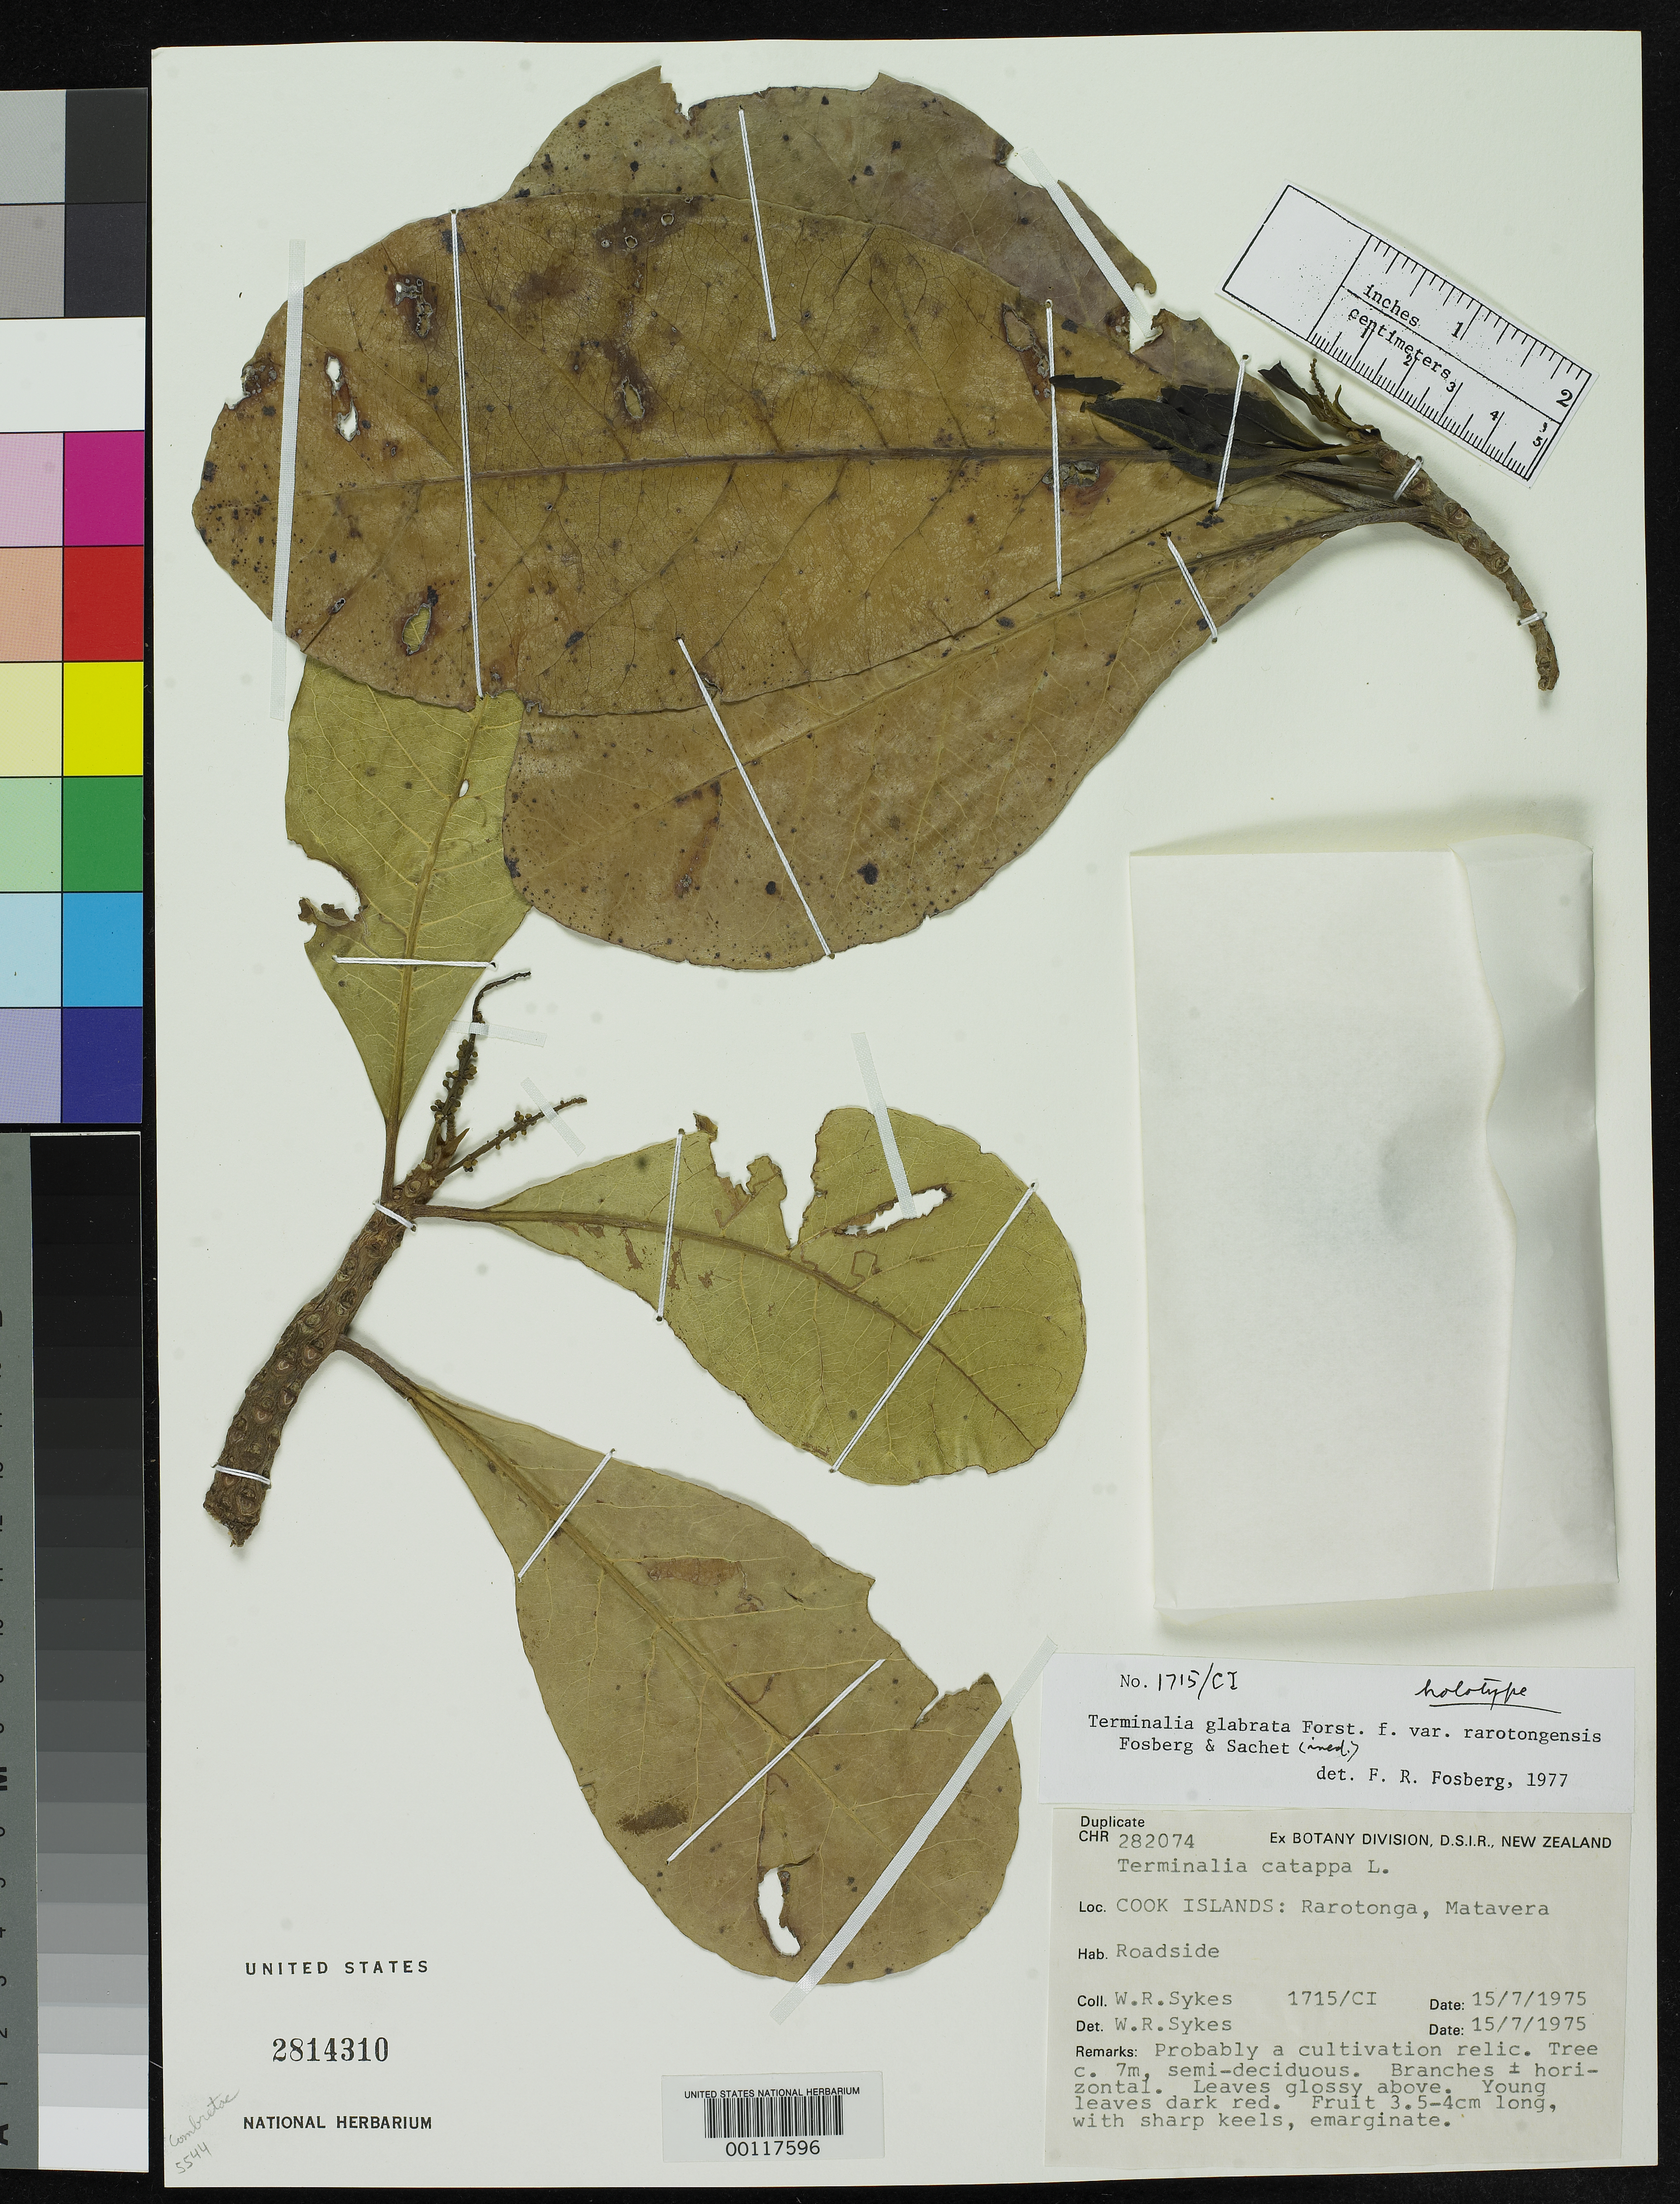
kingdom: Plantae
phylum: Tracheophyta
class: Magnoliopsida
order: Myrtales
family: Combretaceae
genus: Terminalia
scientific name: Terminalia glabrata var. rarotongensis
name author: Fosberg & Sachet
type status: Holotype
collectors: W. R. Sykes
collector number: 1715 ci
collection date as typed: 15 Jul 1971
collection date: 1971-07-15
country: Cook Islands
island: Rarotonga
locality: Matavera.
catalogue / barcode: US 2814310